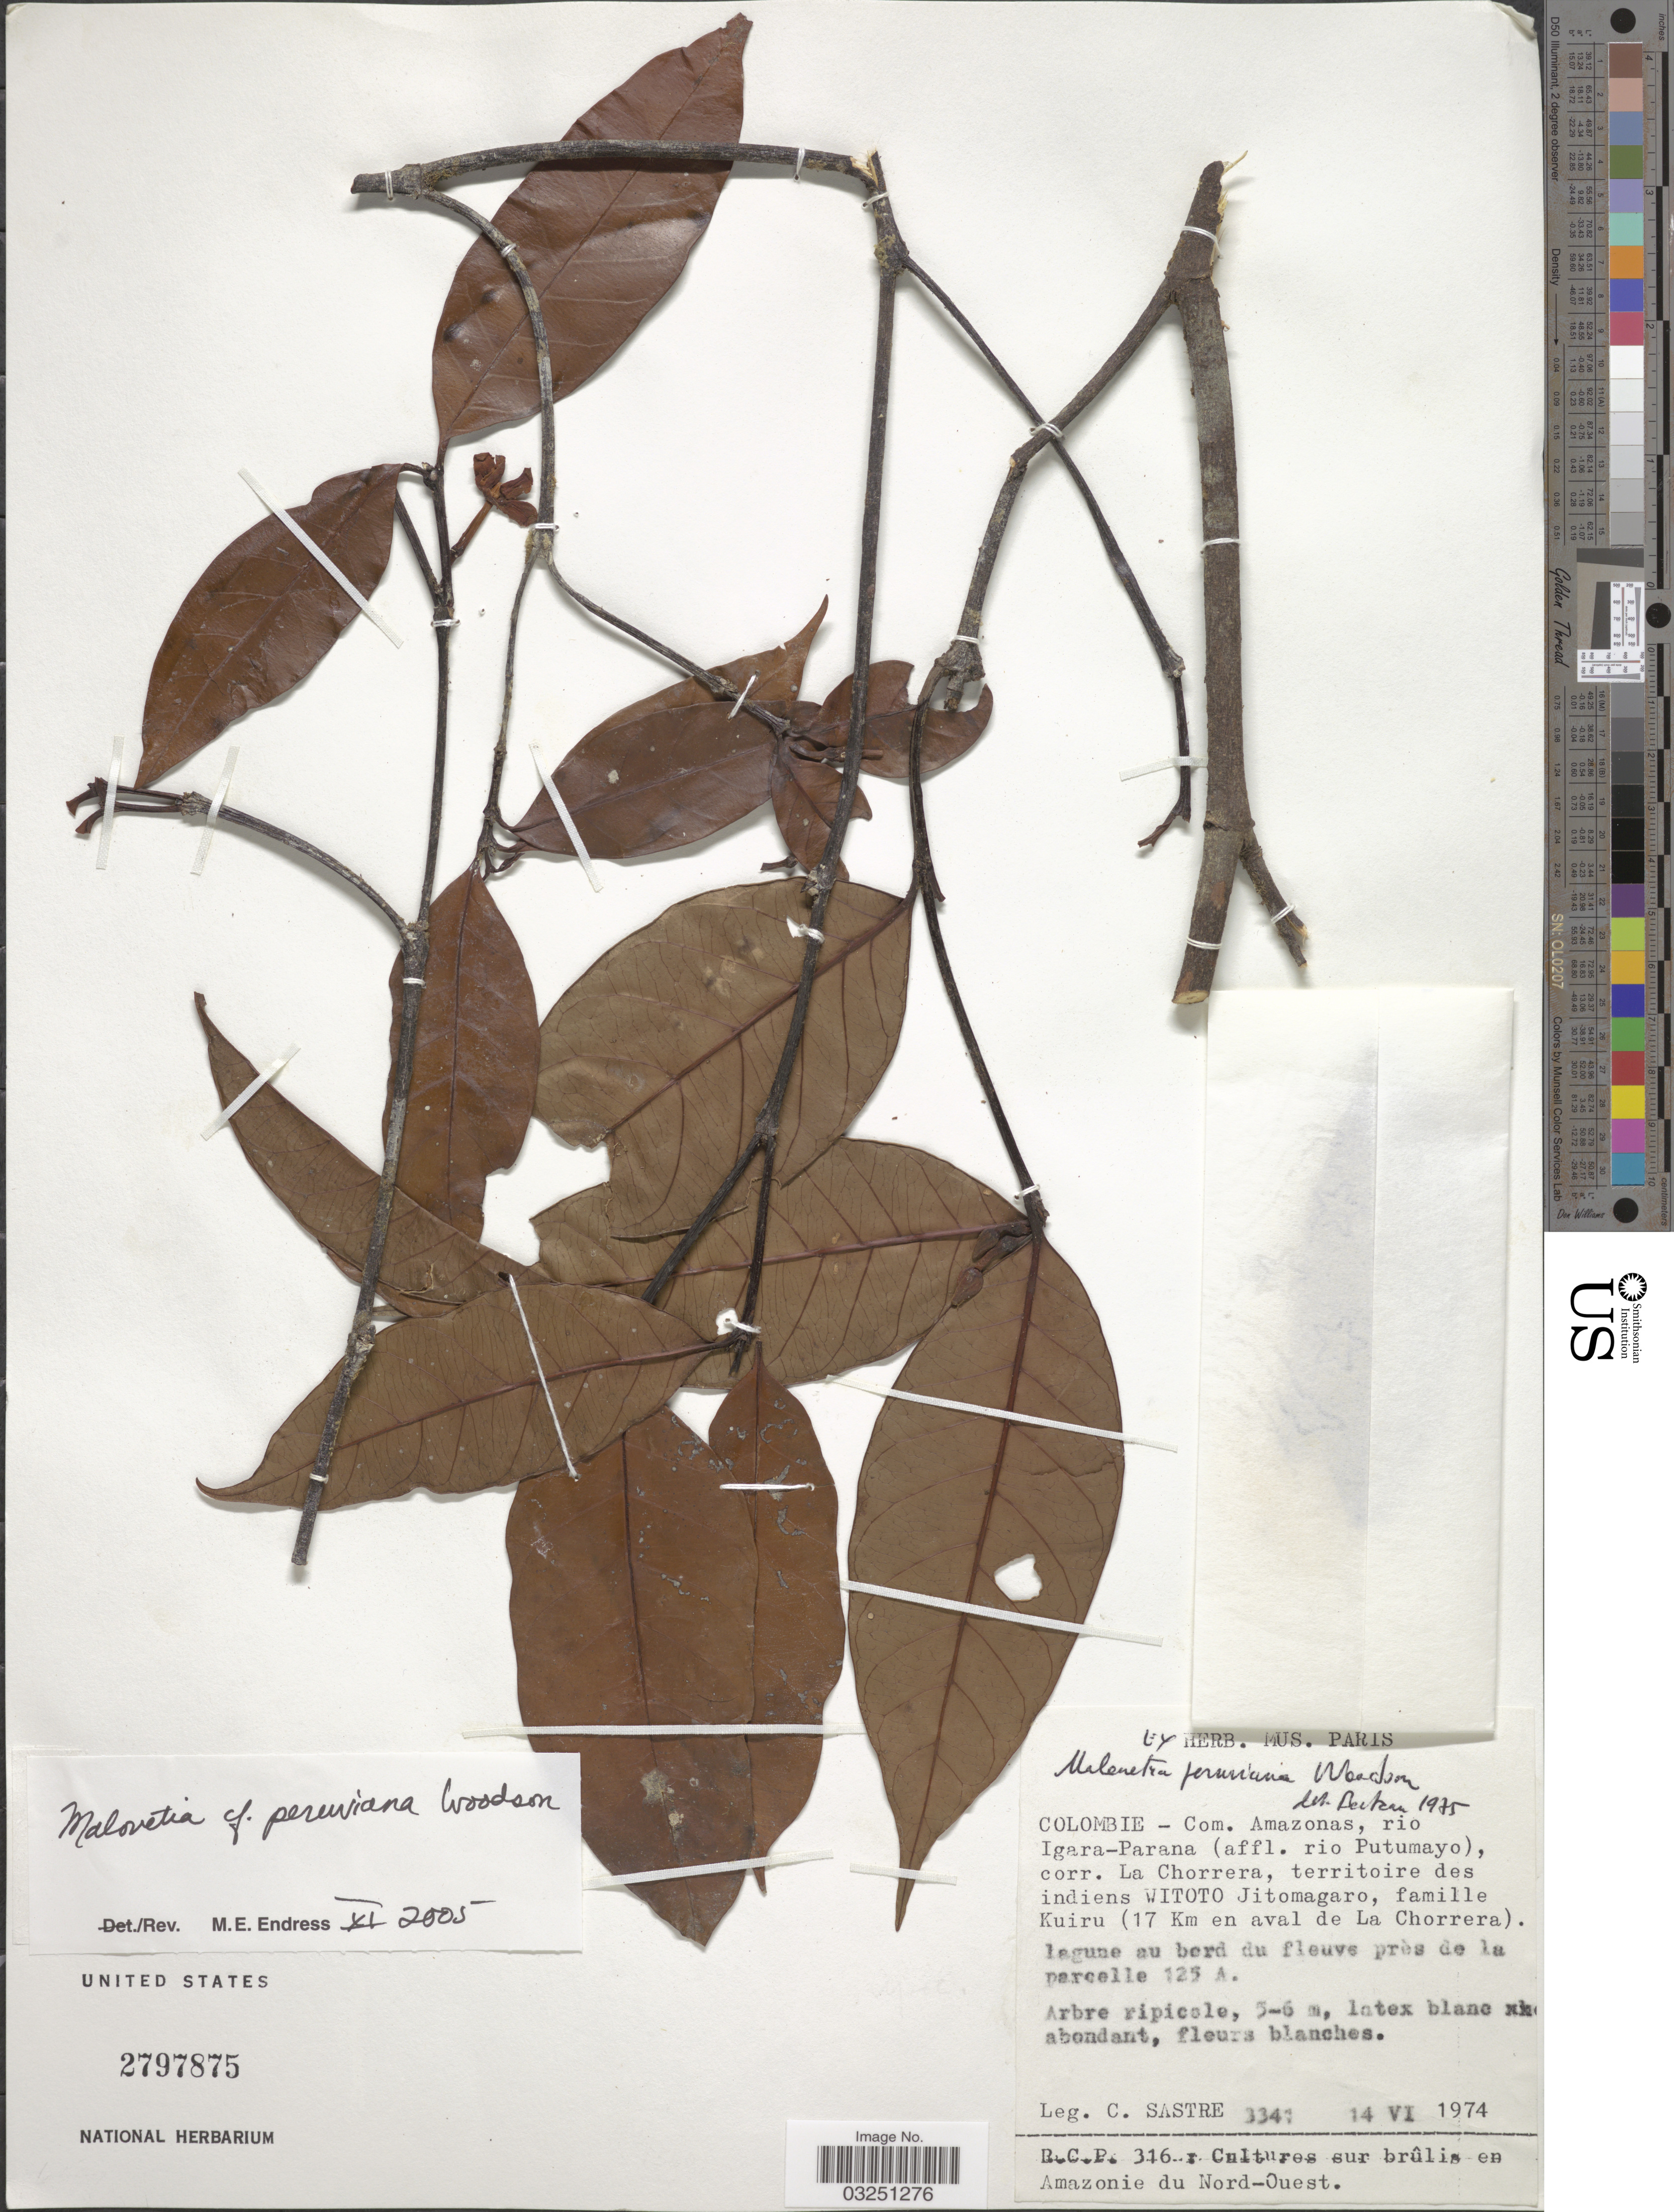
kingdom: Plantae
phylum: Tracheophyta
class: Magnoliopsida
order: Gentianales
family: Apocynaceae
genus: Malouetia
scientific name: Malouetia peruviana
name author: Woodson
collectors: C. Sastre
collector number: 3347*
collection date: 1974-06-14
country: Colombia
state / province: Amazônas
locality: Com. Amazonas, rio Igara-Parana (affl. rio Putumayo), corr. La Chorrera, territoire des indiens WITOTO Jitomagaro, famille Kuiru (17 Km en aval de La Chorrera). lagune au bord du fleuve près de la parcelle 125 A.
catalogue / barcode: US 2797875